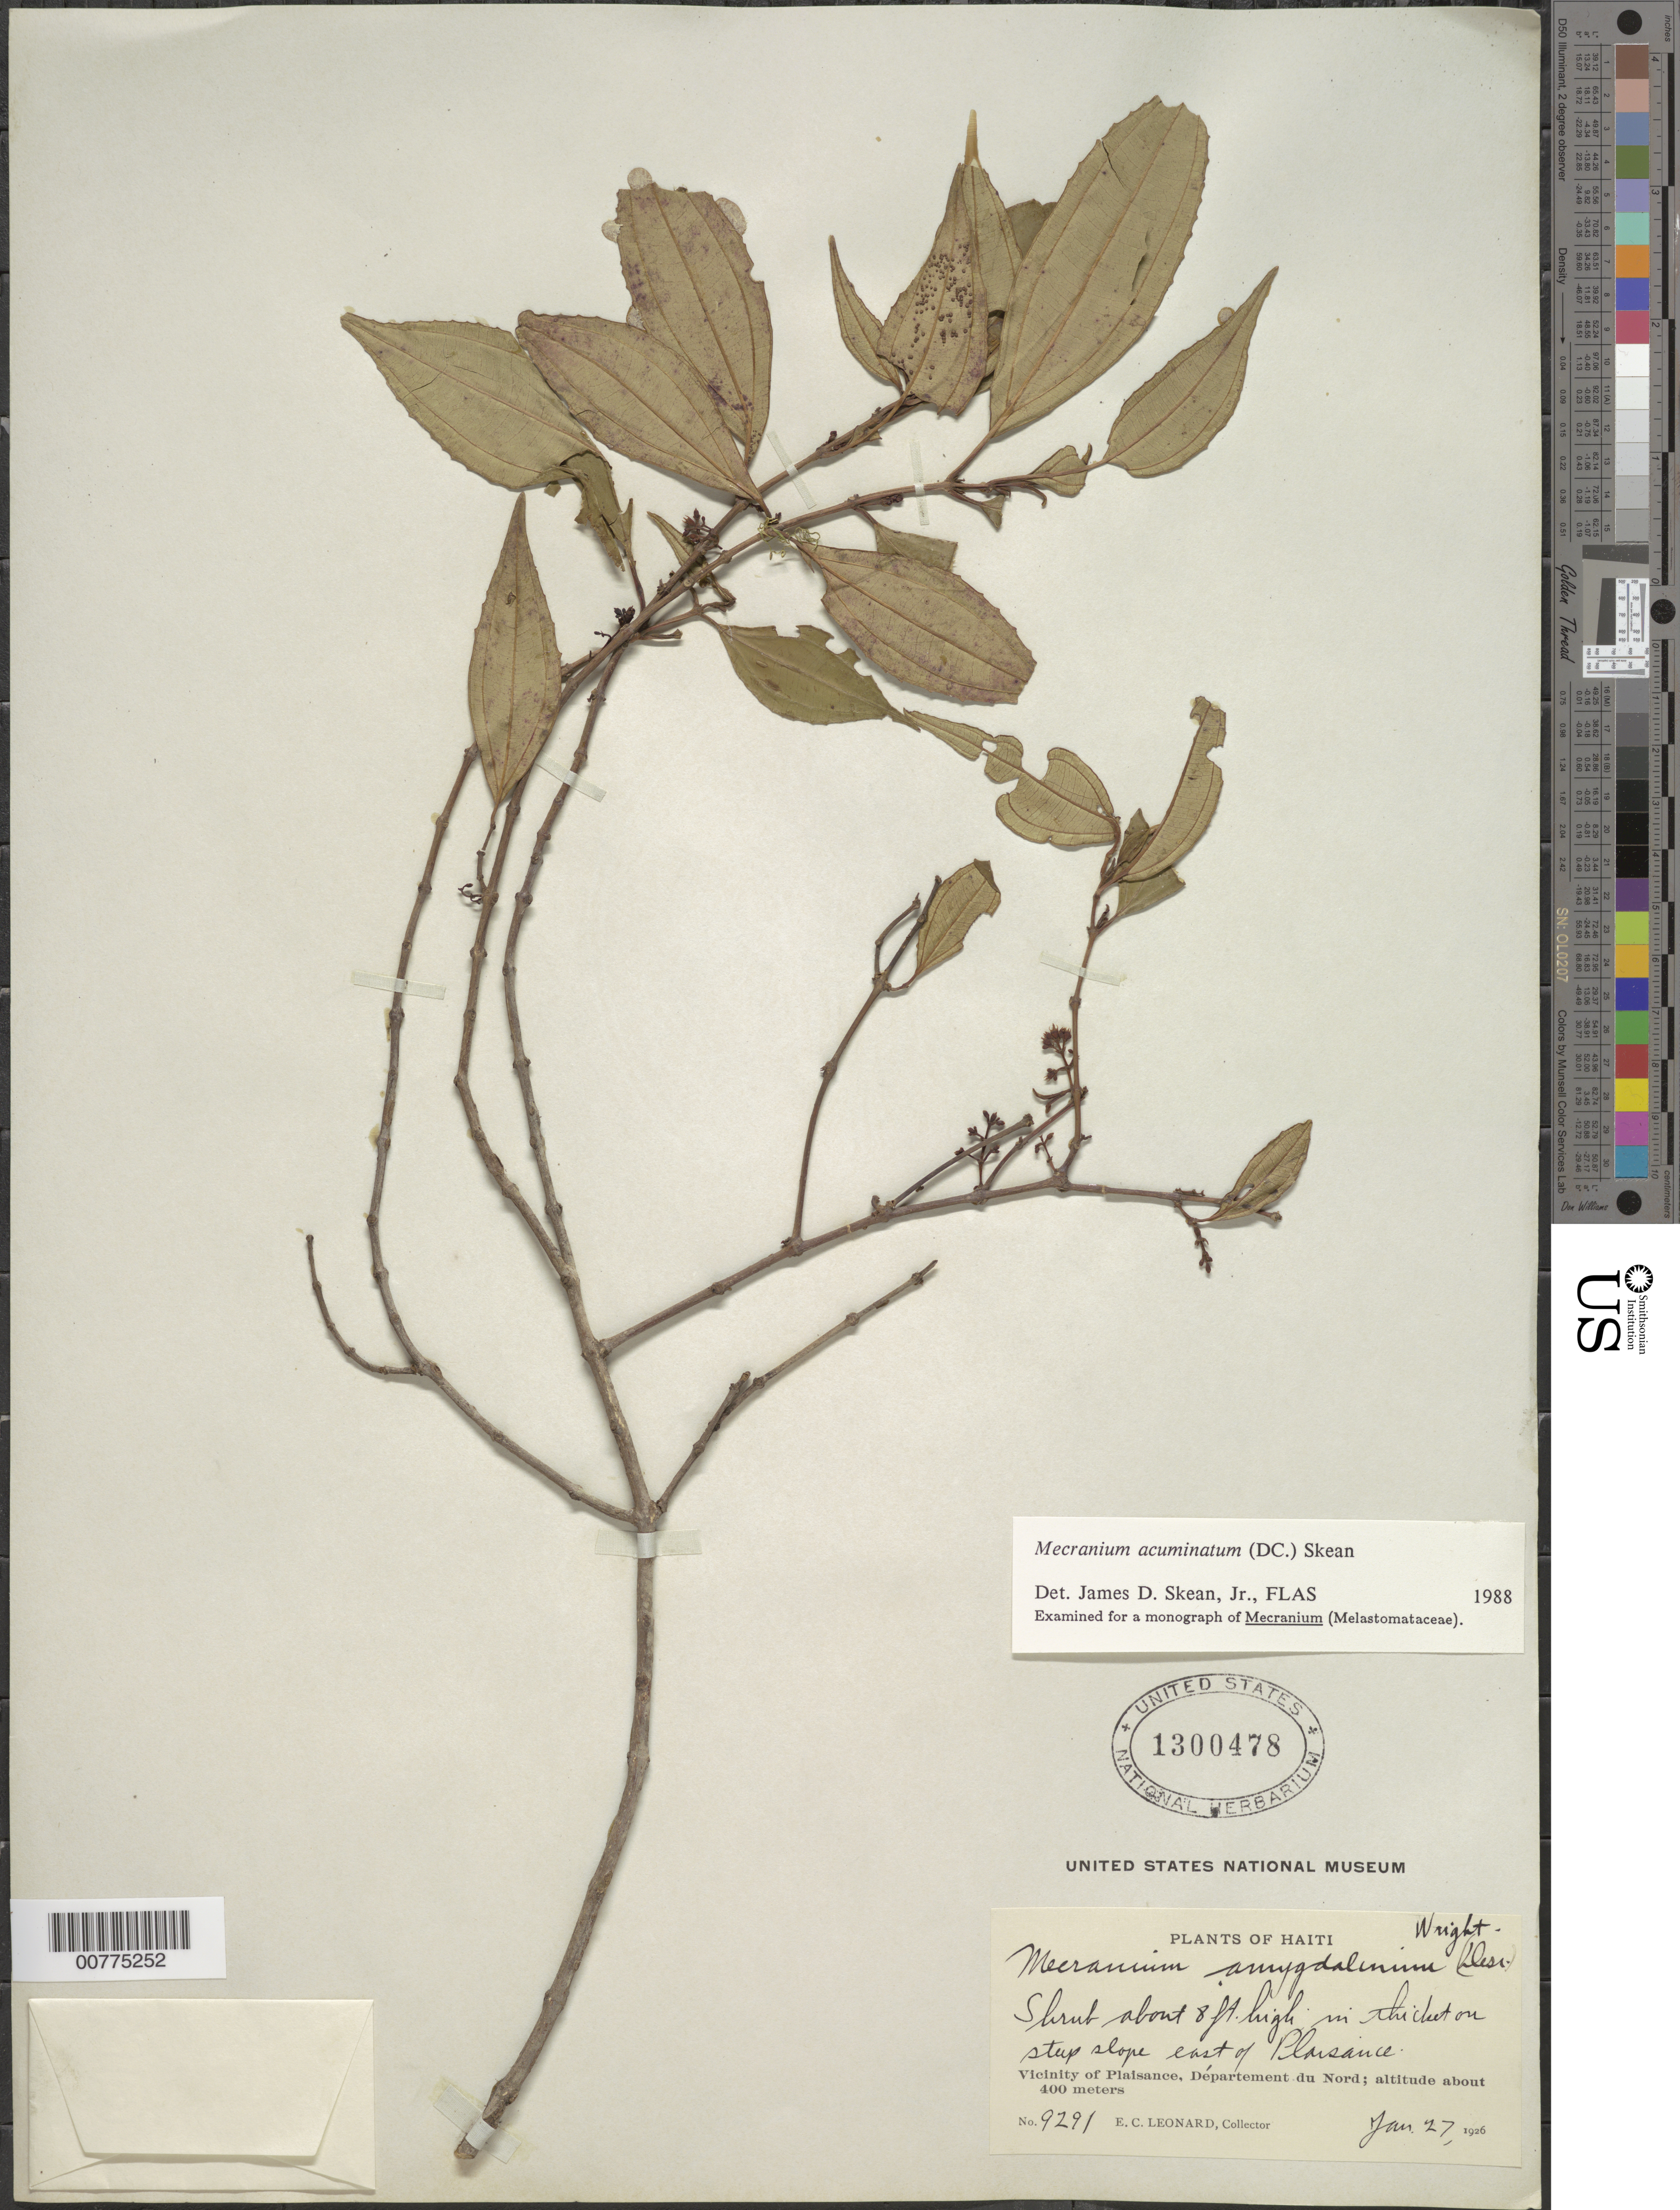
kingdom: Plantae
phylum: Tracheophyta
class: Magnoliopsida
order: Myrtales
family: Melastomataceae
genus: Mecranium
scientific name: Mecranium acuminatum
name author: (DC.) Skean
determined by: Skean, J. D., Jr.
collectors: E. C. Leonard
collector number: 9291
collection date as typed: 27 Jan 1926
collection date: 1926-01-27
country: Haiti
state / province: Nord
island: Hispaniola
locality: Vicinity of Plaisance, east of Plaisance.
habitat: Thicket on steep slope.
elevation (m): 400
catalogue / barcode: US 1300478